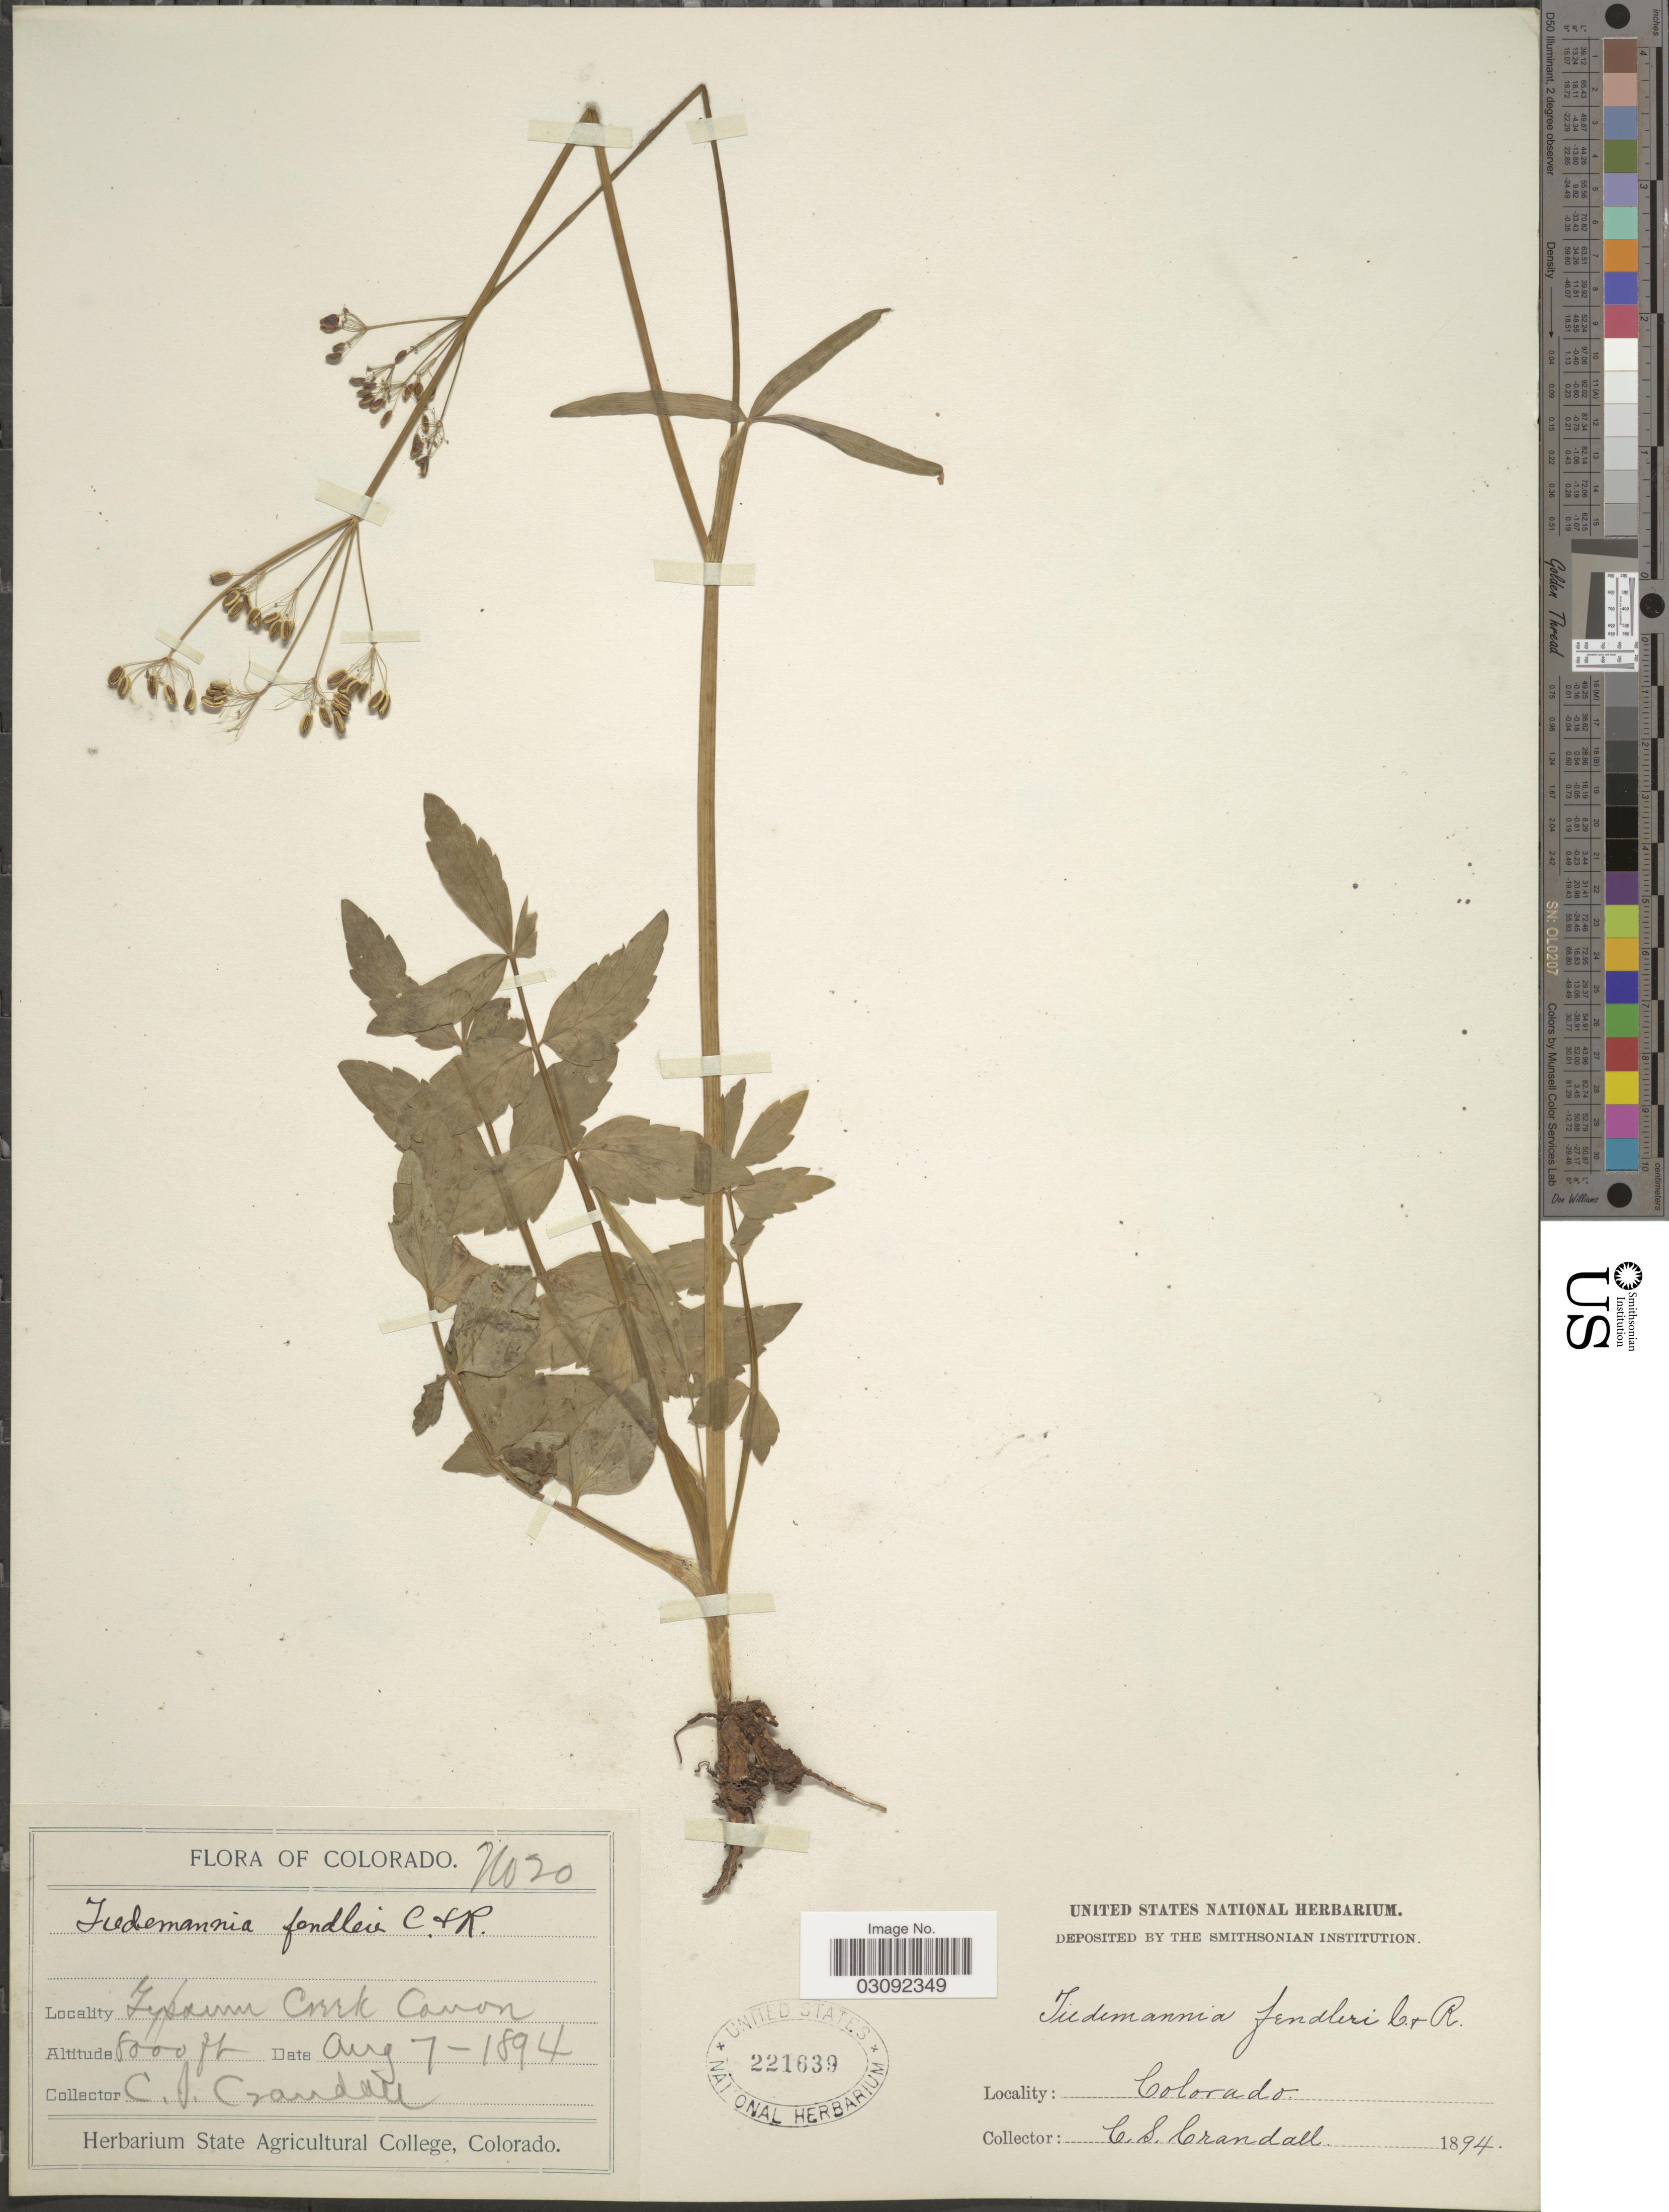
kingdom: Plantae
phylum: Tracheophyta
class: Magnoliopsida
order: Apiales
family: Apiaceae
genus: Oxypolis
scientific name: Oxypolis fendleri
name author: (A. Gray) A. Heller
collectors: C. Crandall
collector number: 20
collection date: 1894-08-07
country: United States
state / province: Colorado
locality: Gypsum Creek Canon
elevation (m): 2438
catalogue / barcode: US 221639